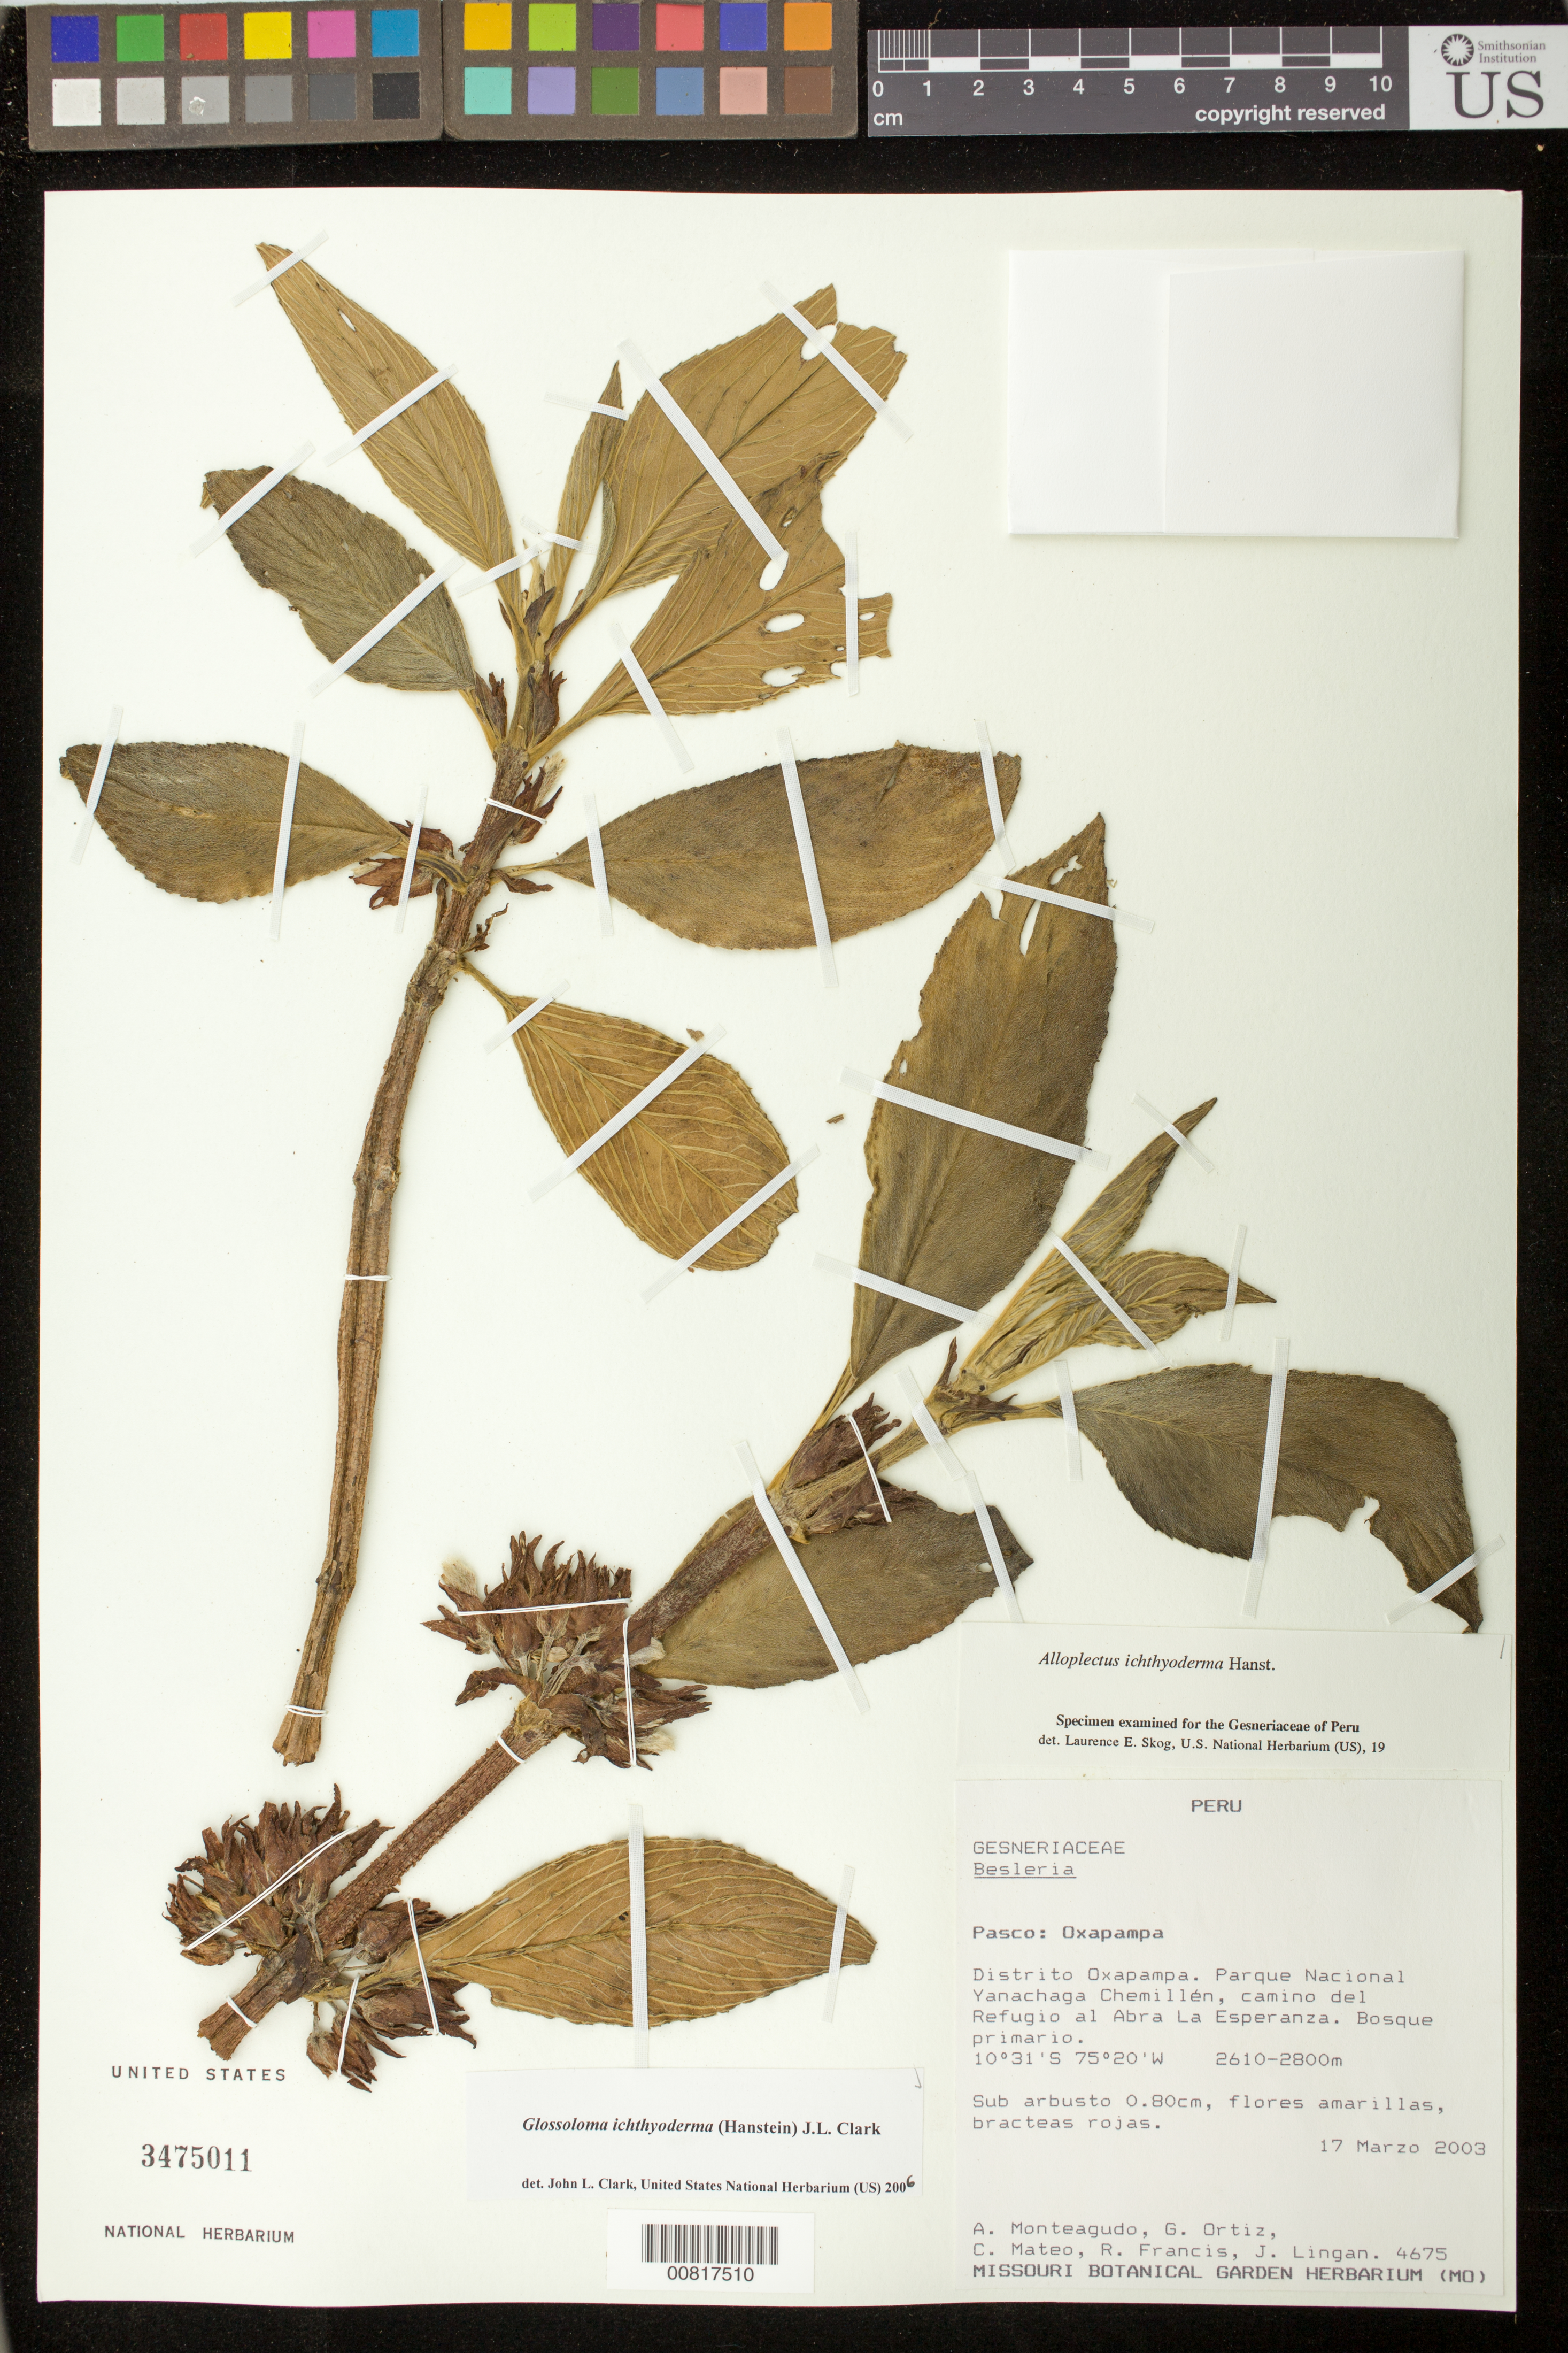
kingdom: Plantae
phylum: Tracheophyta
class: Magnoliopsida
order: Lamiales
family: Gesneriaceae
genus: Glossoloma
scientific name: Glossoloma ichthyoderma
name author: (Hanst.) J.L. Clark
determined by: Clark, J. L., (SEL), The Marie Selby Botanical Garden (UNITED STATES)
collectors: A. Monteagudo, G. Ortiz, C. Mateo, R. Francis & J. Lingan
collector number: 4675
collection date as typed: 17 Mar 2003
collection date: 2003-03-17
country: Peru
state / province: Pasco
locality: Pasco: Oxapampa. Parque Nacional Yanachaga Chemillén, camino del Refugio al Abra La Esperanza.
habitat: Bosque primario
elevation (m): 2610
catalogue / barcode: US 3475011